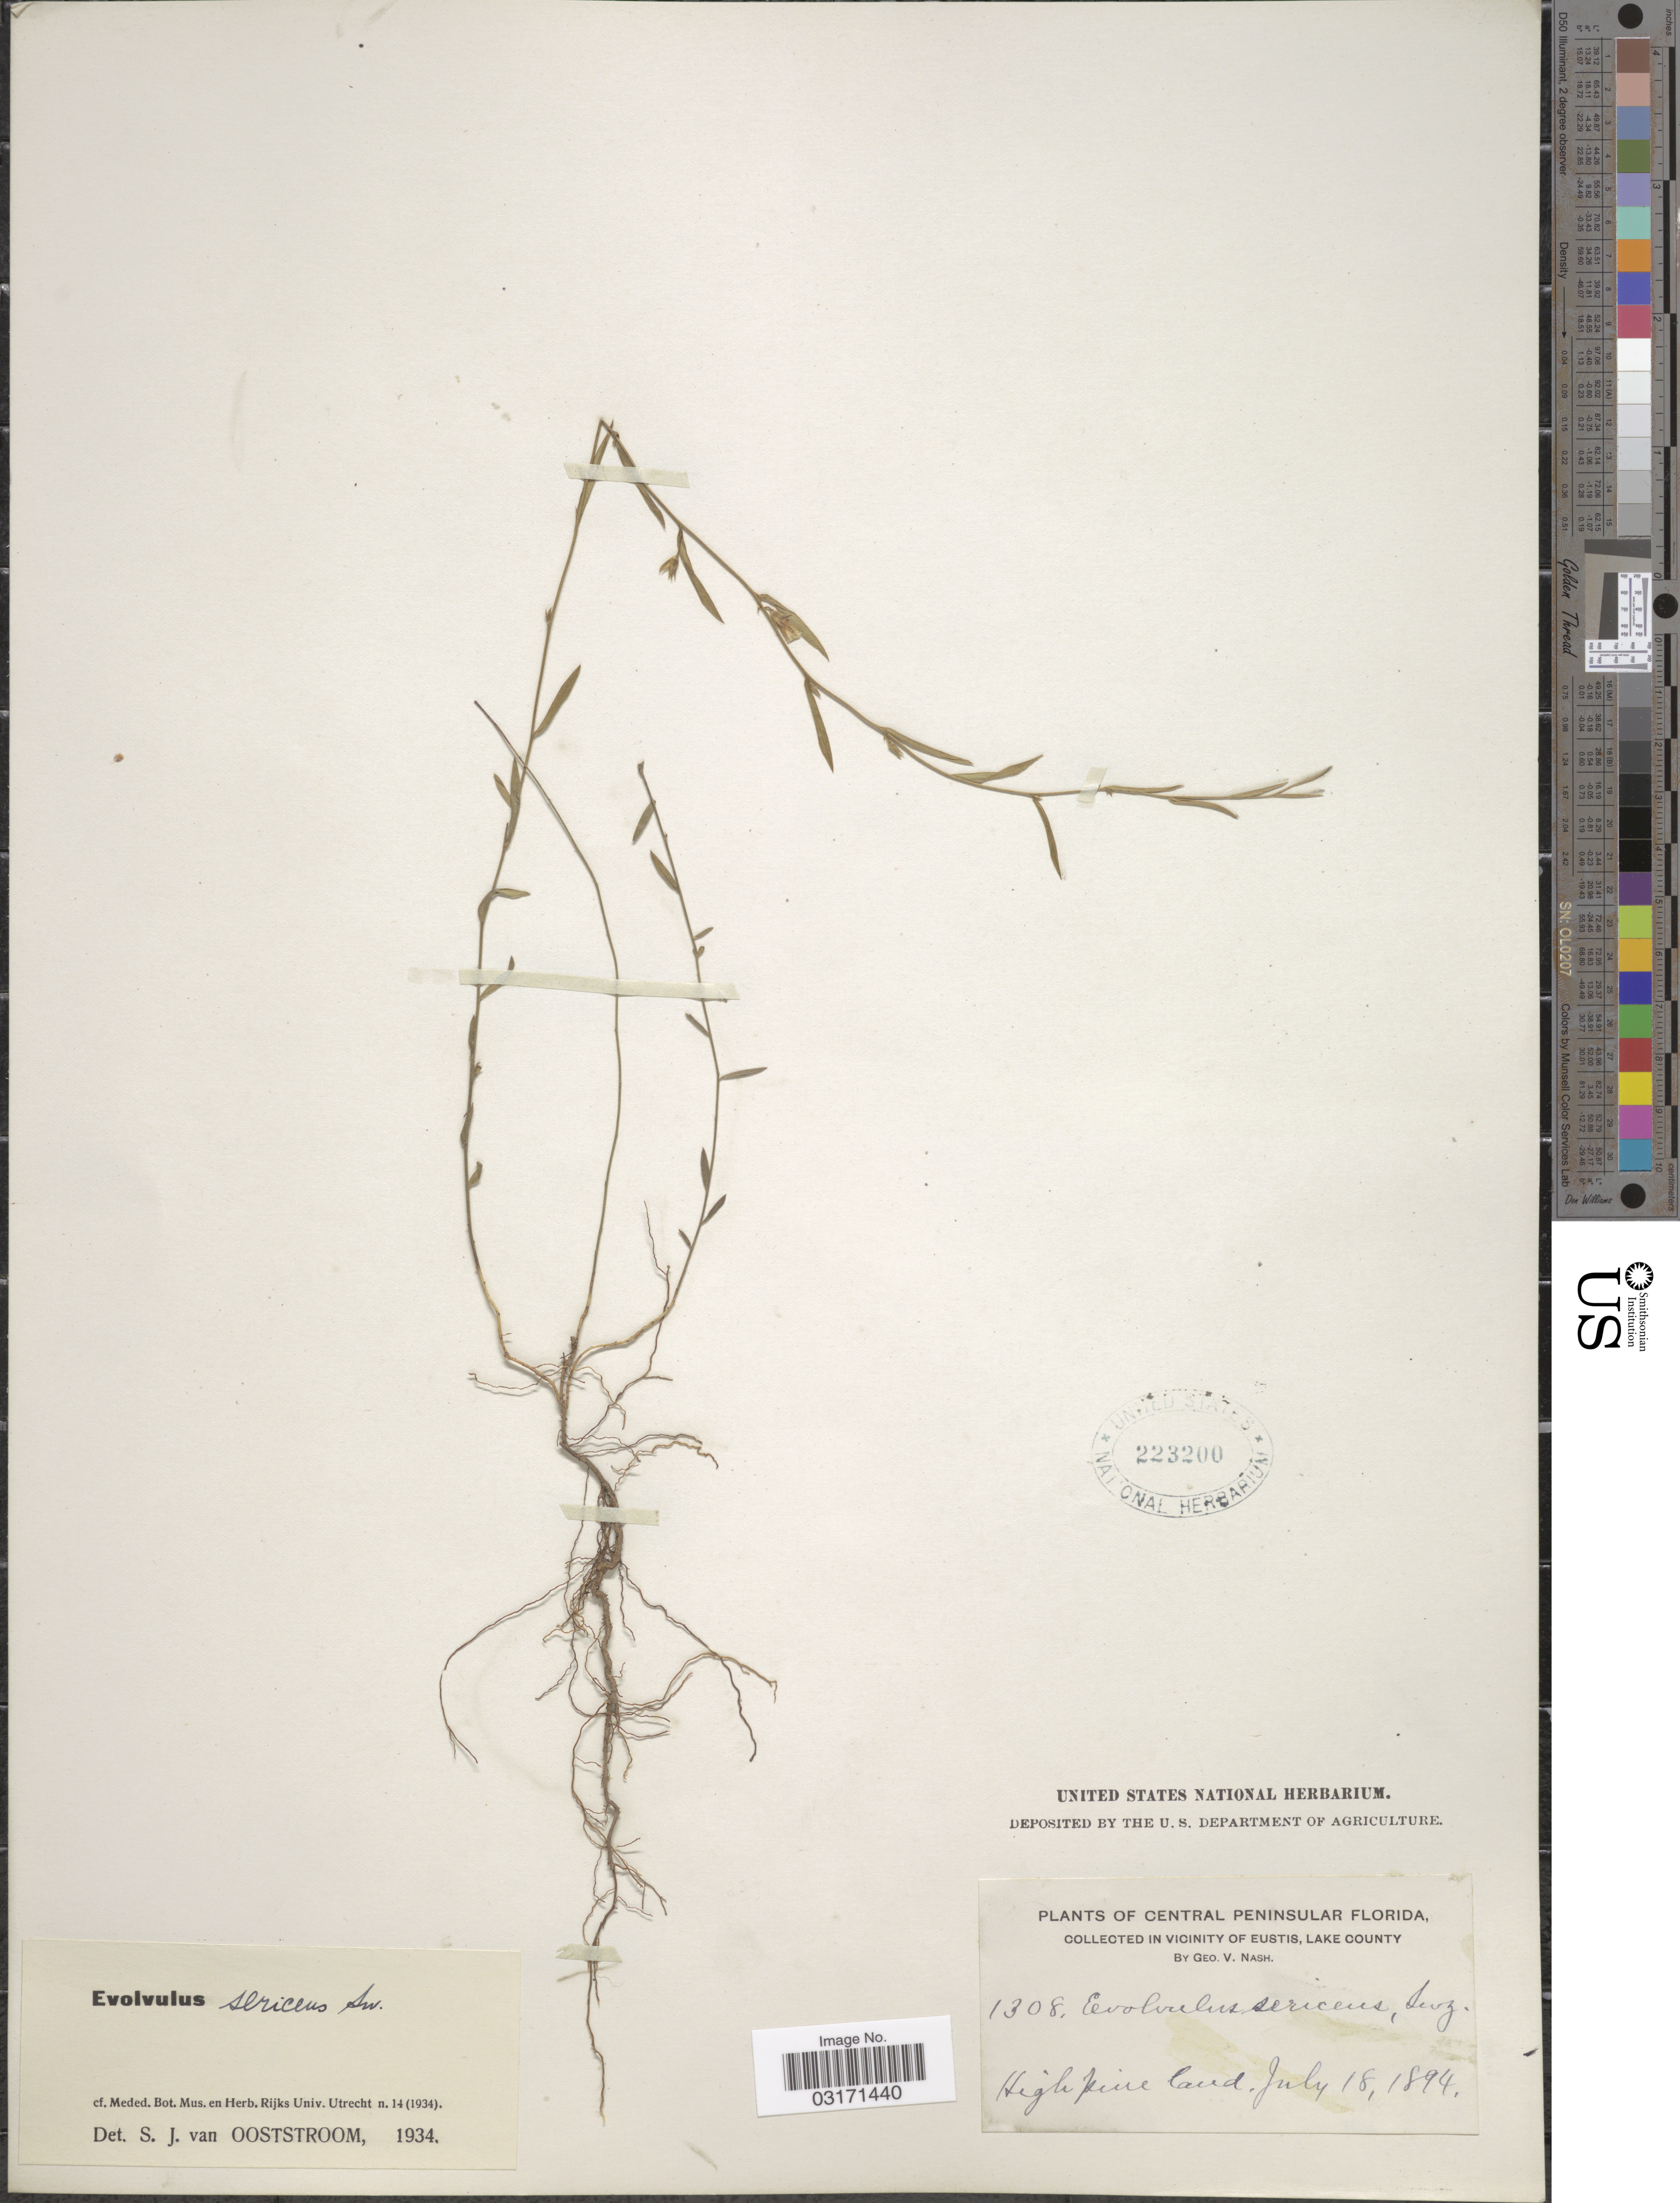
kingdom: Plantae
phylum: Tracheophyta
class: Magnoliopsida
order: Solanales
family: Convolvulaceae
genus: Evolvulus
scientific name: Evolvulus sericeus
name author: Sw.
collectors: G. V. Nash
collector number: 1308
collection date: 1894-07-18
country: United States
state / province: Florida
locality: Central Peninsular Florida, In Vicinity of Eustis, Lake County, High pine land.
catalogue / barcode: US 223200